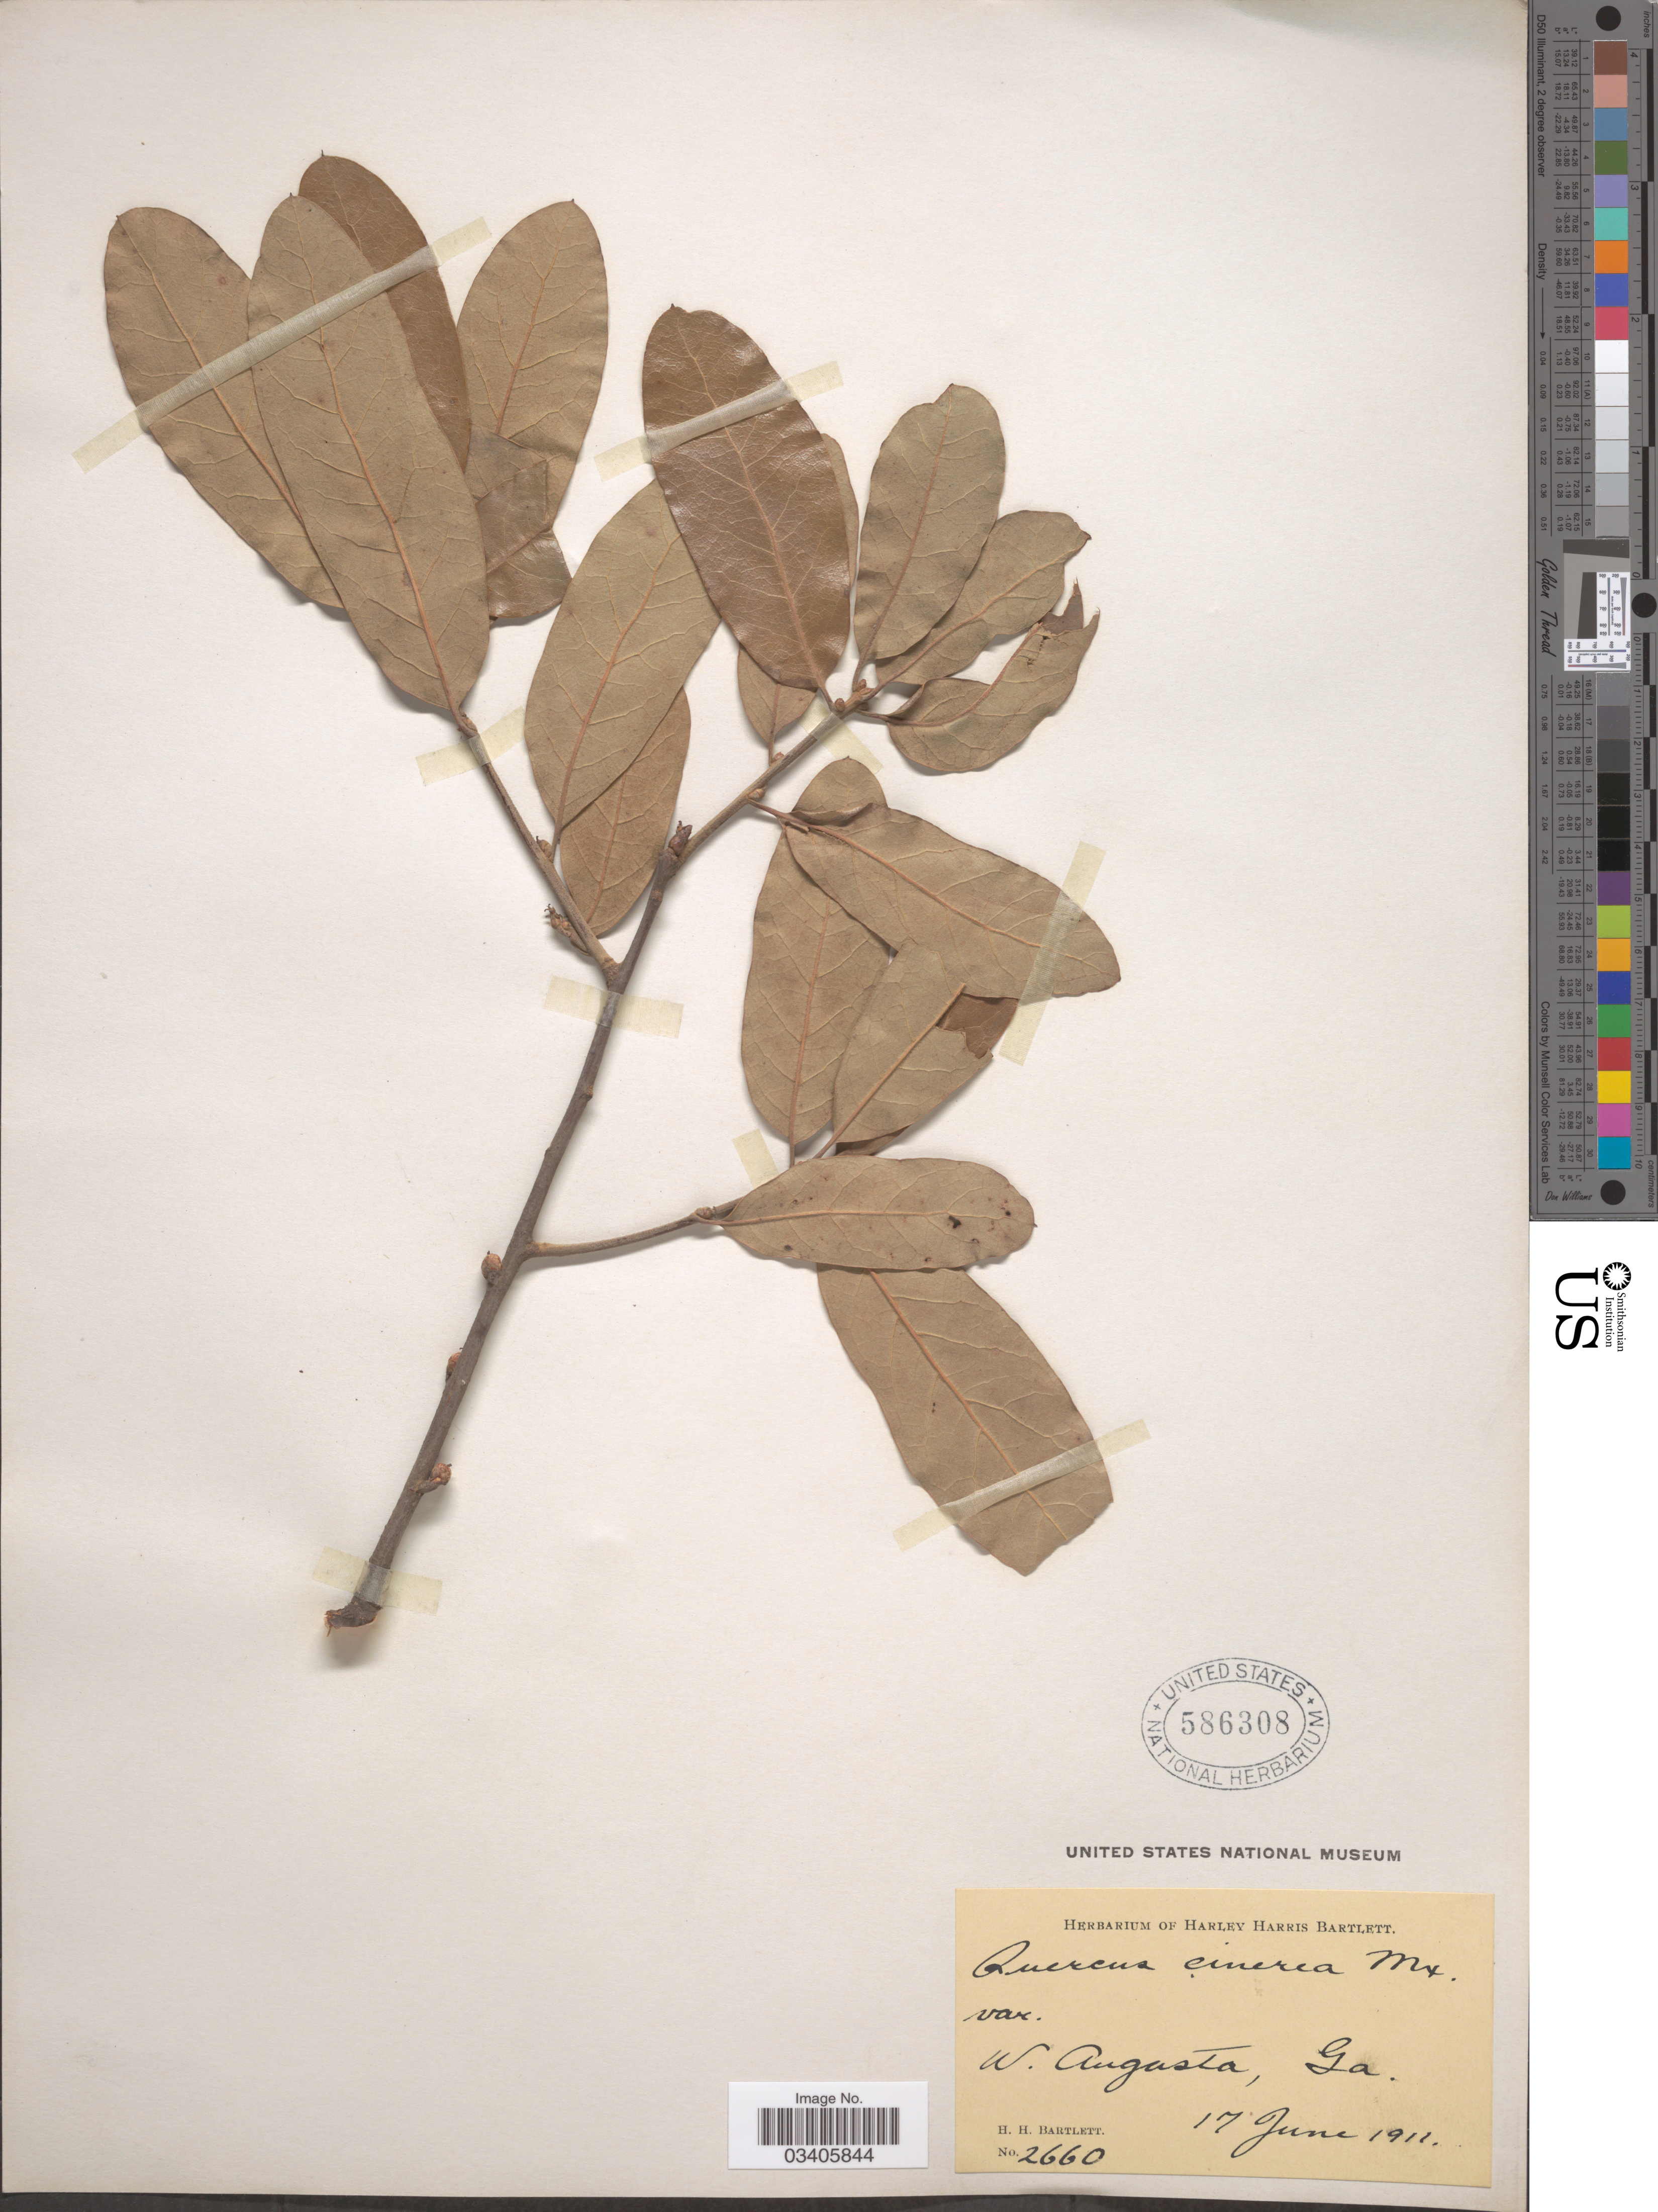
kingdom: Plantae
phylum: Tracheophyta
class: Magnoliopsida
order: Fagales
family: Fagaceae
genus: Quercus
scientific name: Quercus incana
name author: W. Bartram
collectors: H. H. Bartlett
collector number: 2660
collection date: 1911-06-17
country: United States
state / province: Georgia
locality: W. Augusta.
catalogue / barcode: US 586308